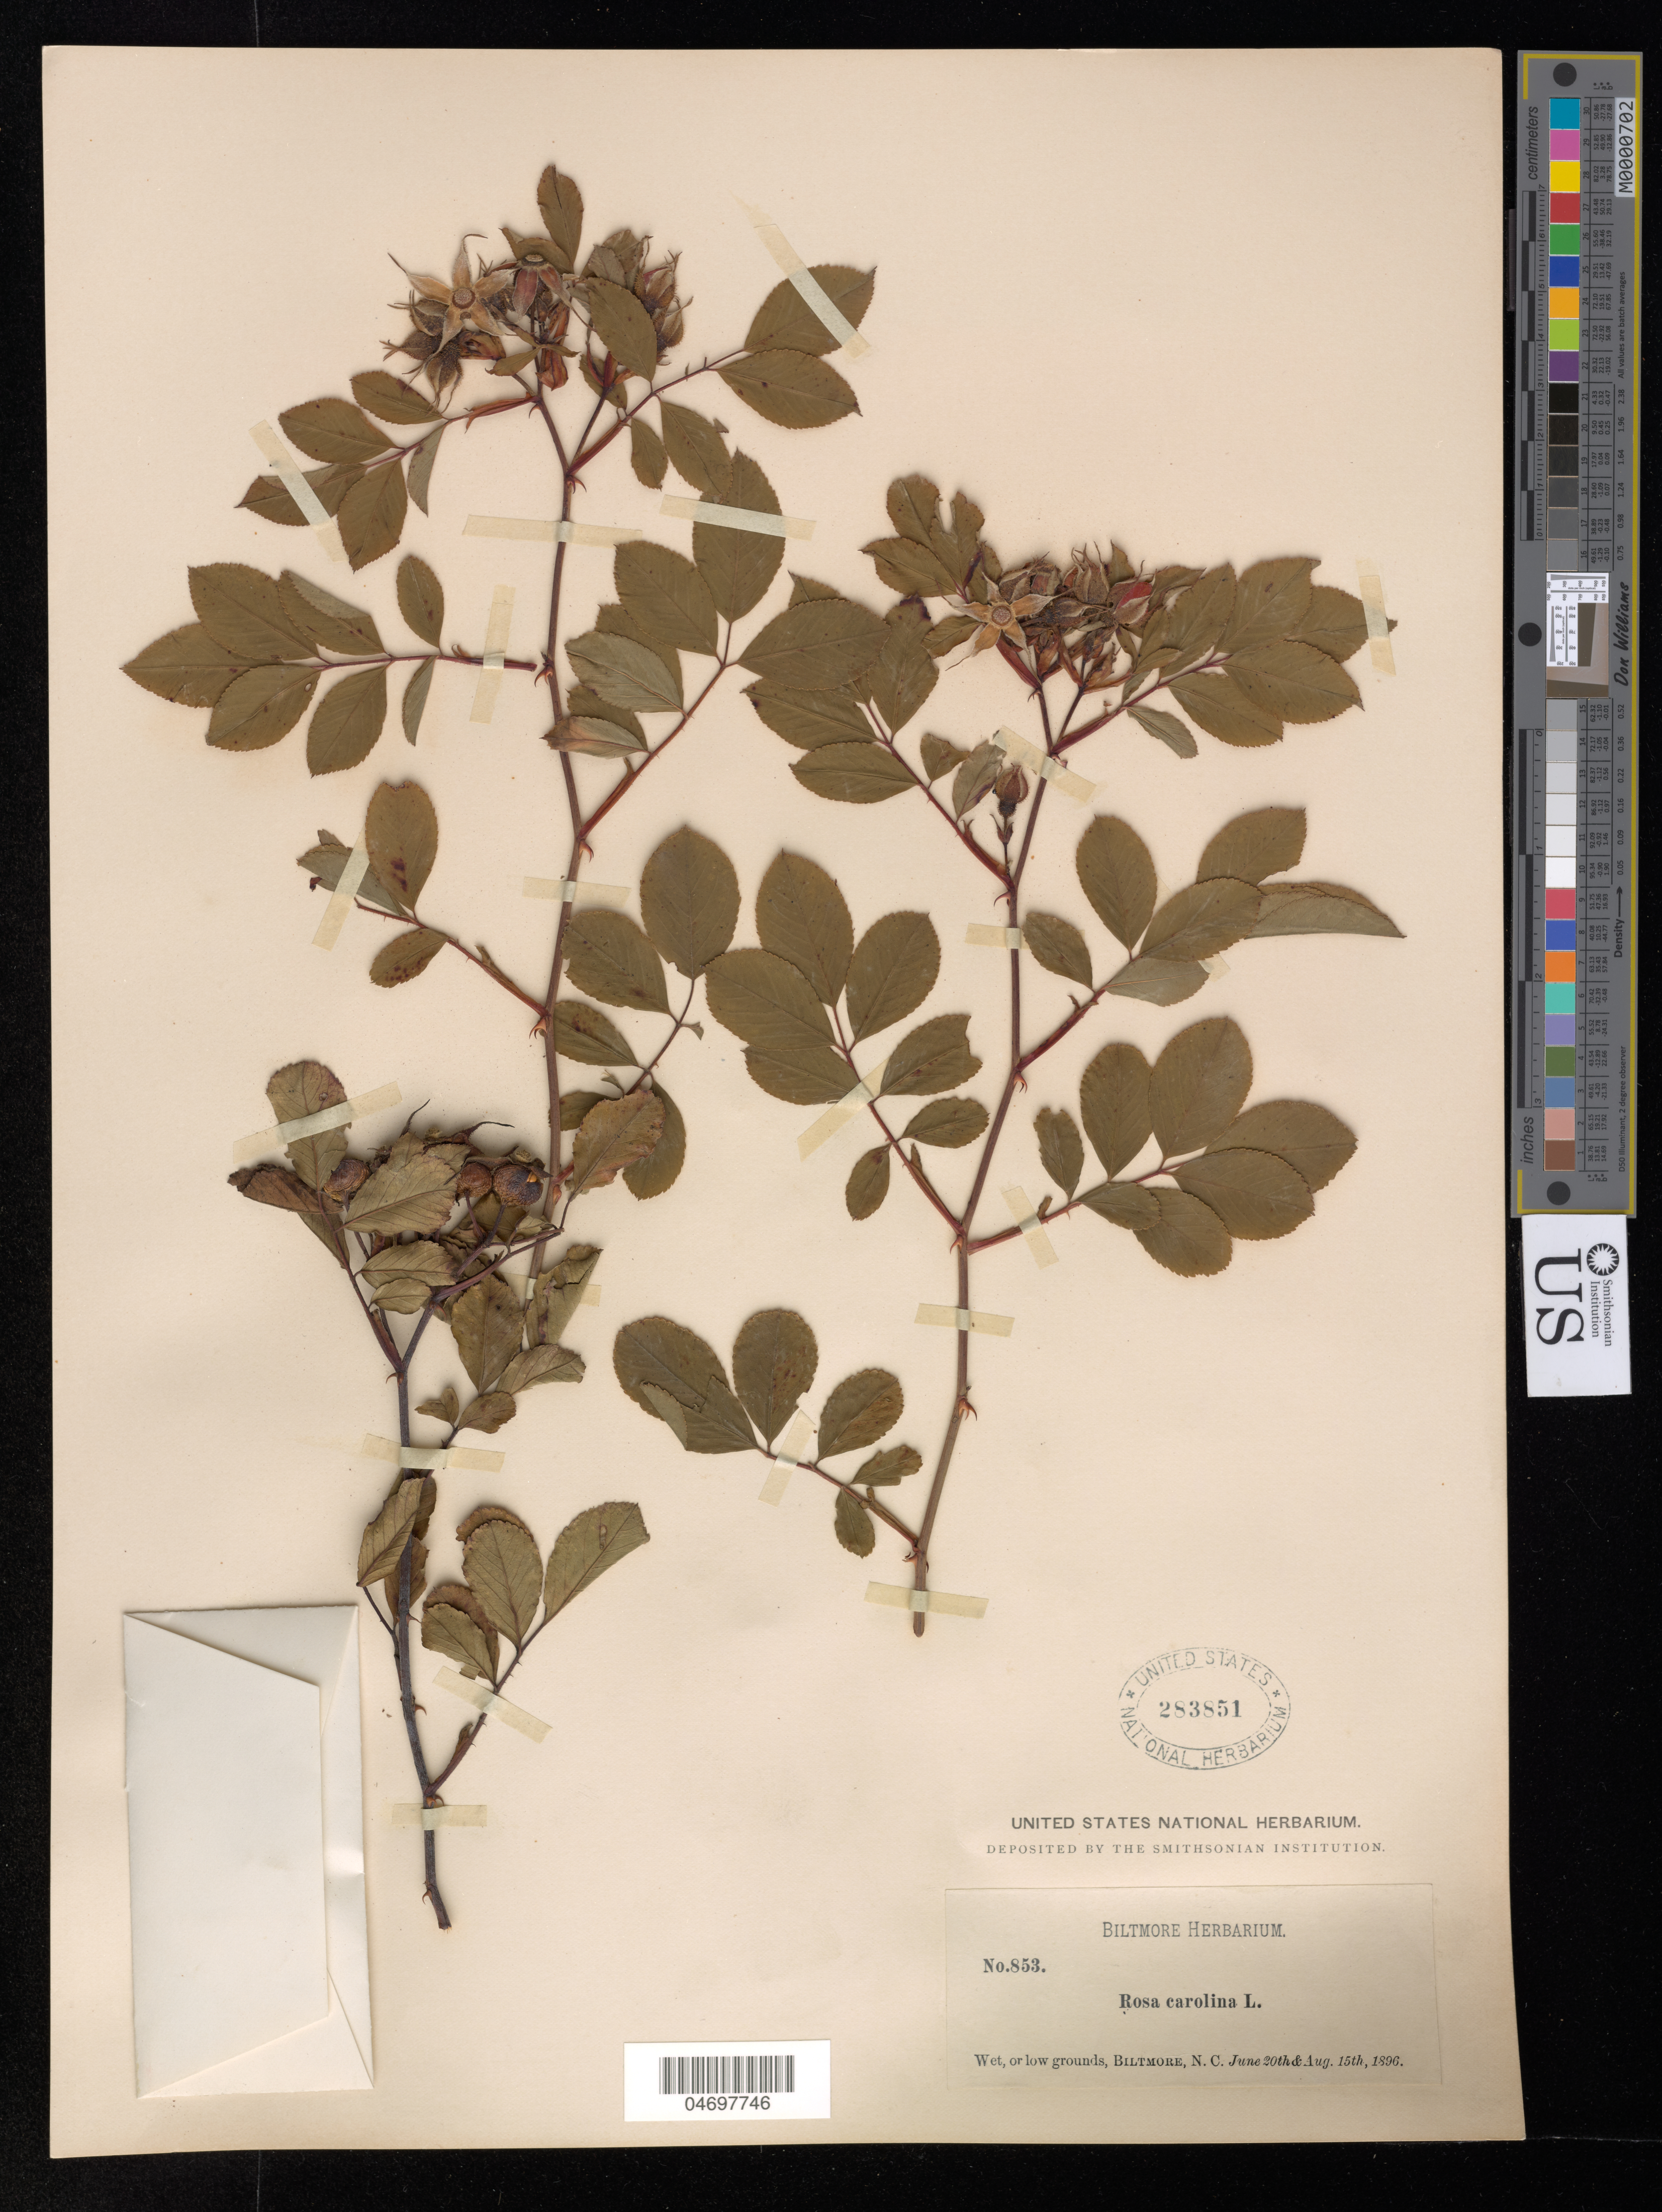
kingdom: Plantae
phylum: Tracheophyta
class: Magnoliopsida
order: Rosales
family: Rosaceae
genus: Rosa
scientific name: Rosa carolina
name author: L.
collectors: ex herb. Biltmore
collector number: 853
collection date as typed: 15 Aug 1896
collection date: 1896-06-20/1896-08-15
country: United States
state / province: North Carolina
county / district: Buncombe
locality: Biltmore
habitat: Wet, or low grounds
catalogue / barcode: US 283851